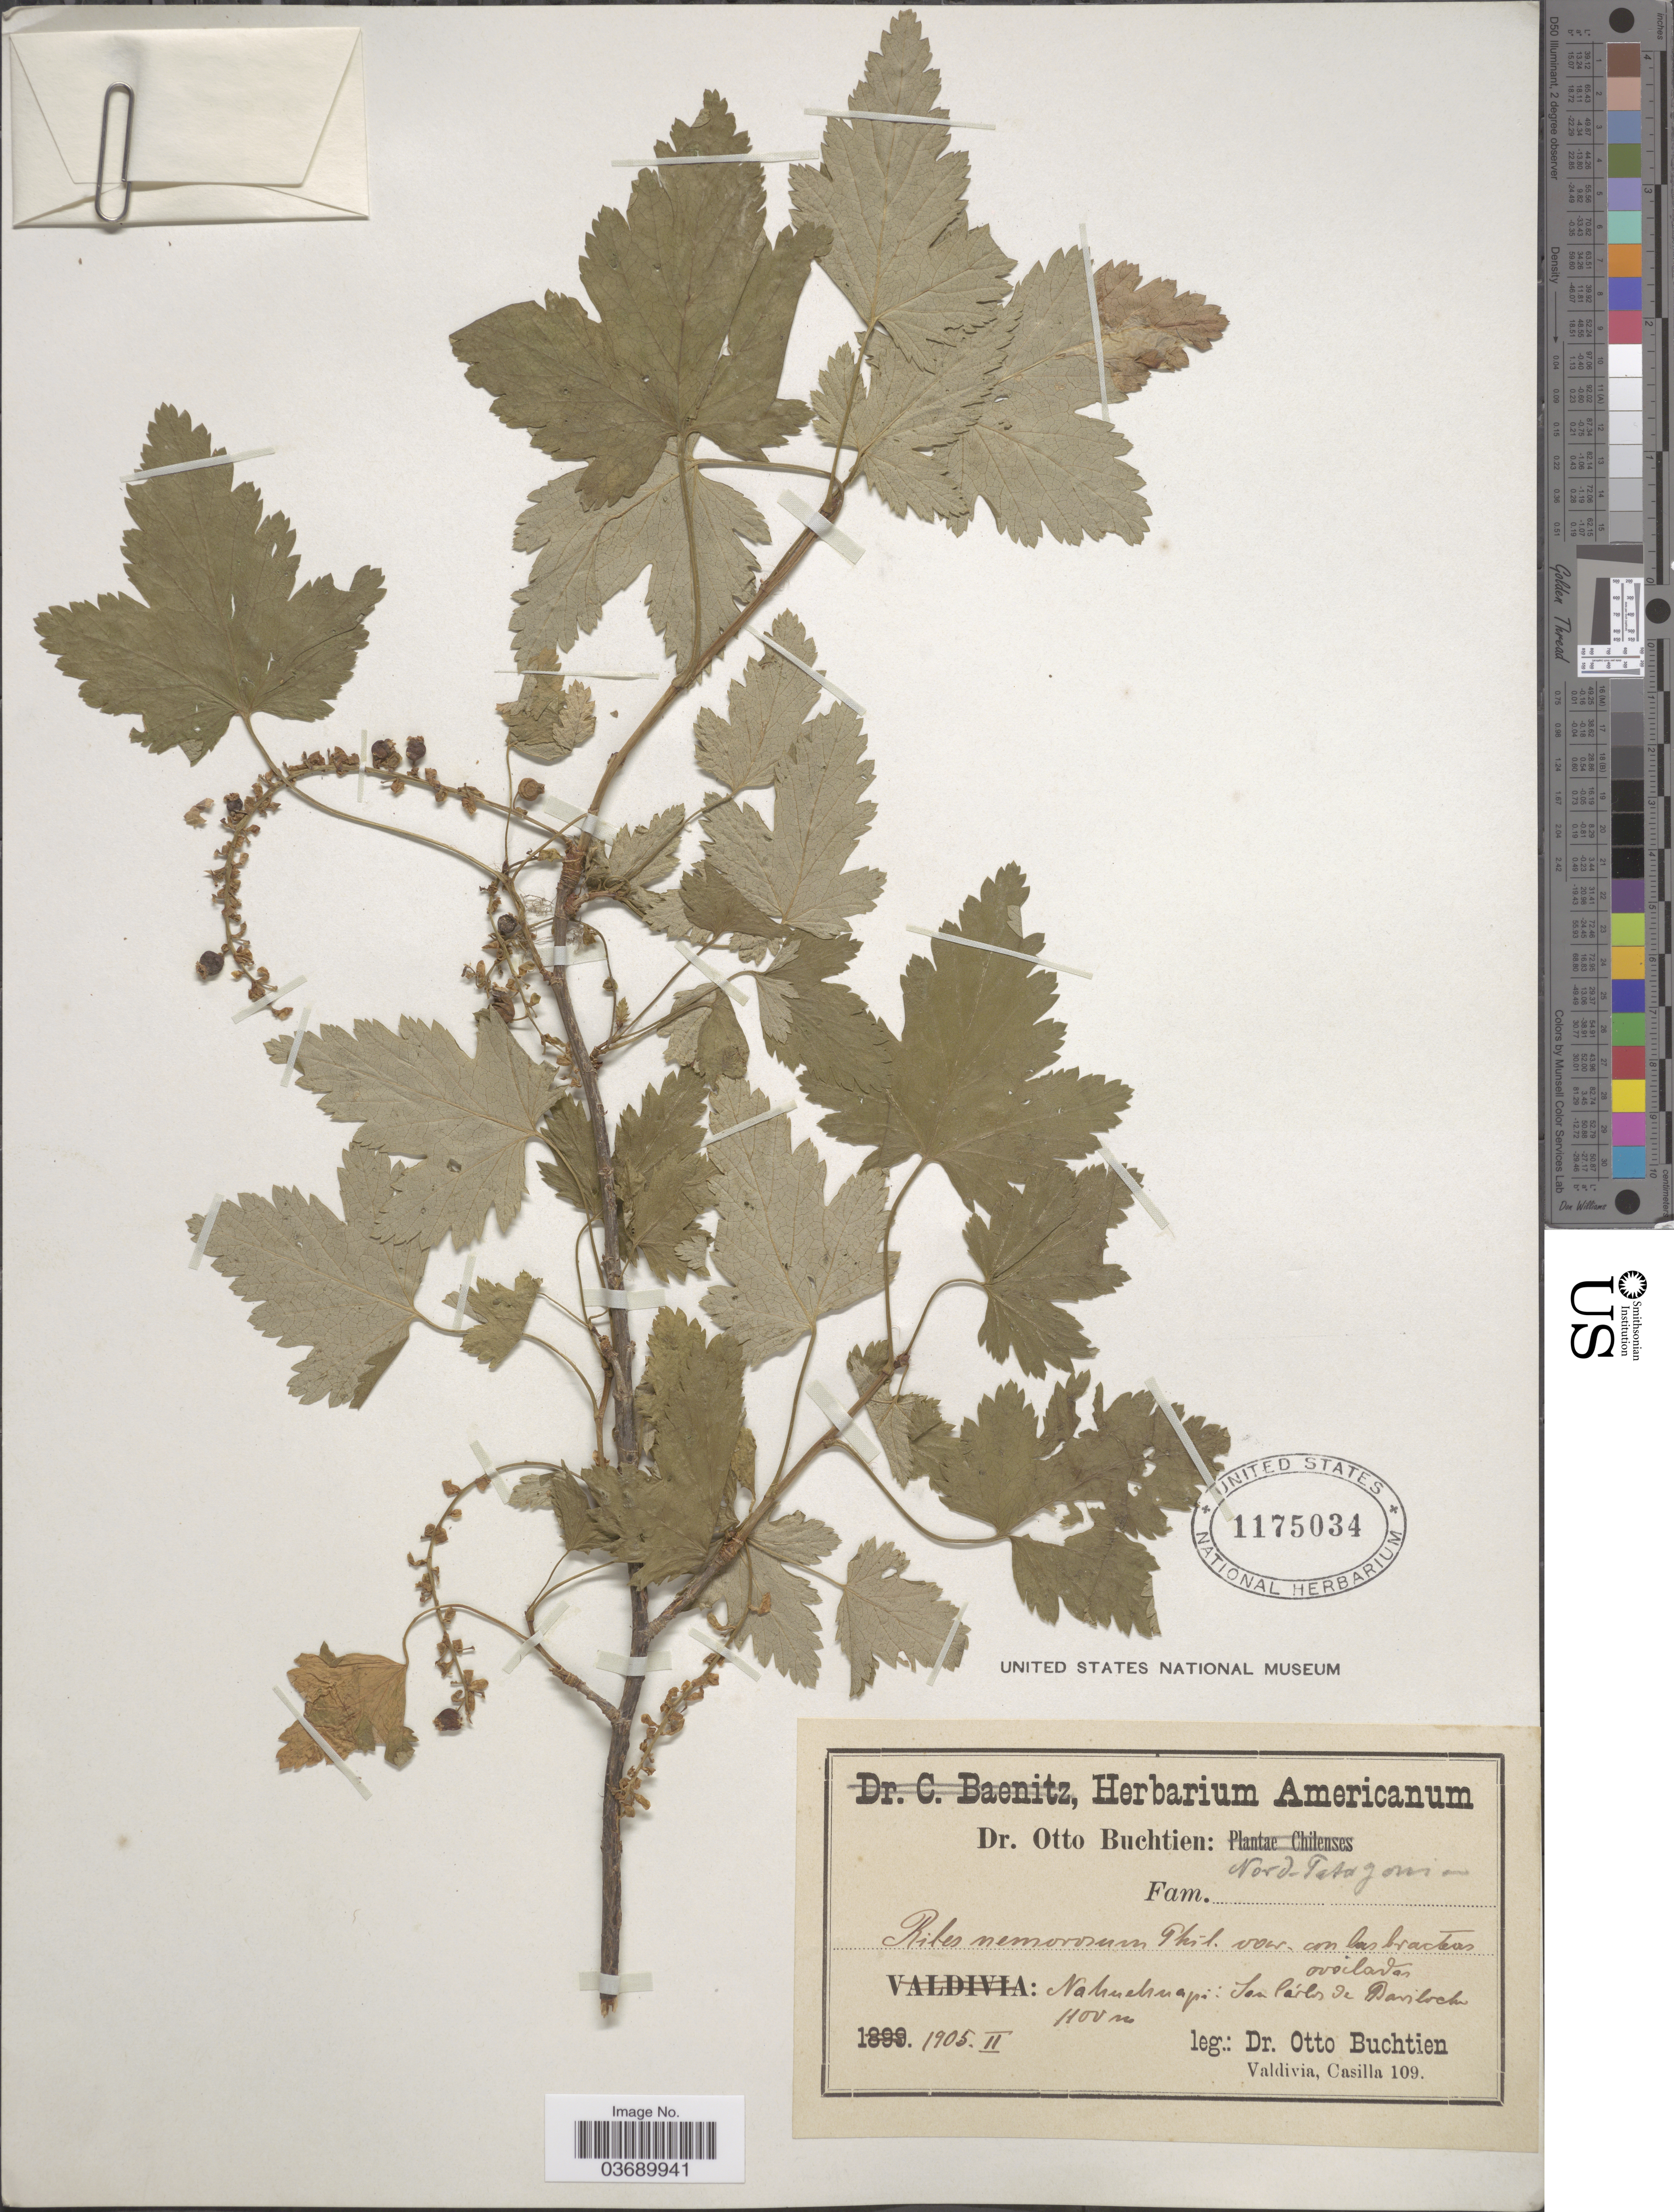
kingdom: Plantae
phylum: Tracheophyta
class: Magnoliopsida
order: Saxifragales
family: Grossulariaceae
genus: Ribes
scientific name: Ribes polyanthum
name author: Phil.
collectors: O. Buchtien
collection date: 1905-02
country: Argentina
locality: Nord-Patagonia. Nahuelhuapi: San Cárlos de Bariloche.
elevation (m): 1100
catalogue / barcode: US 1175034